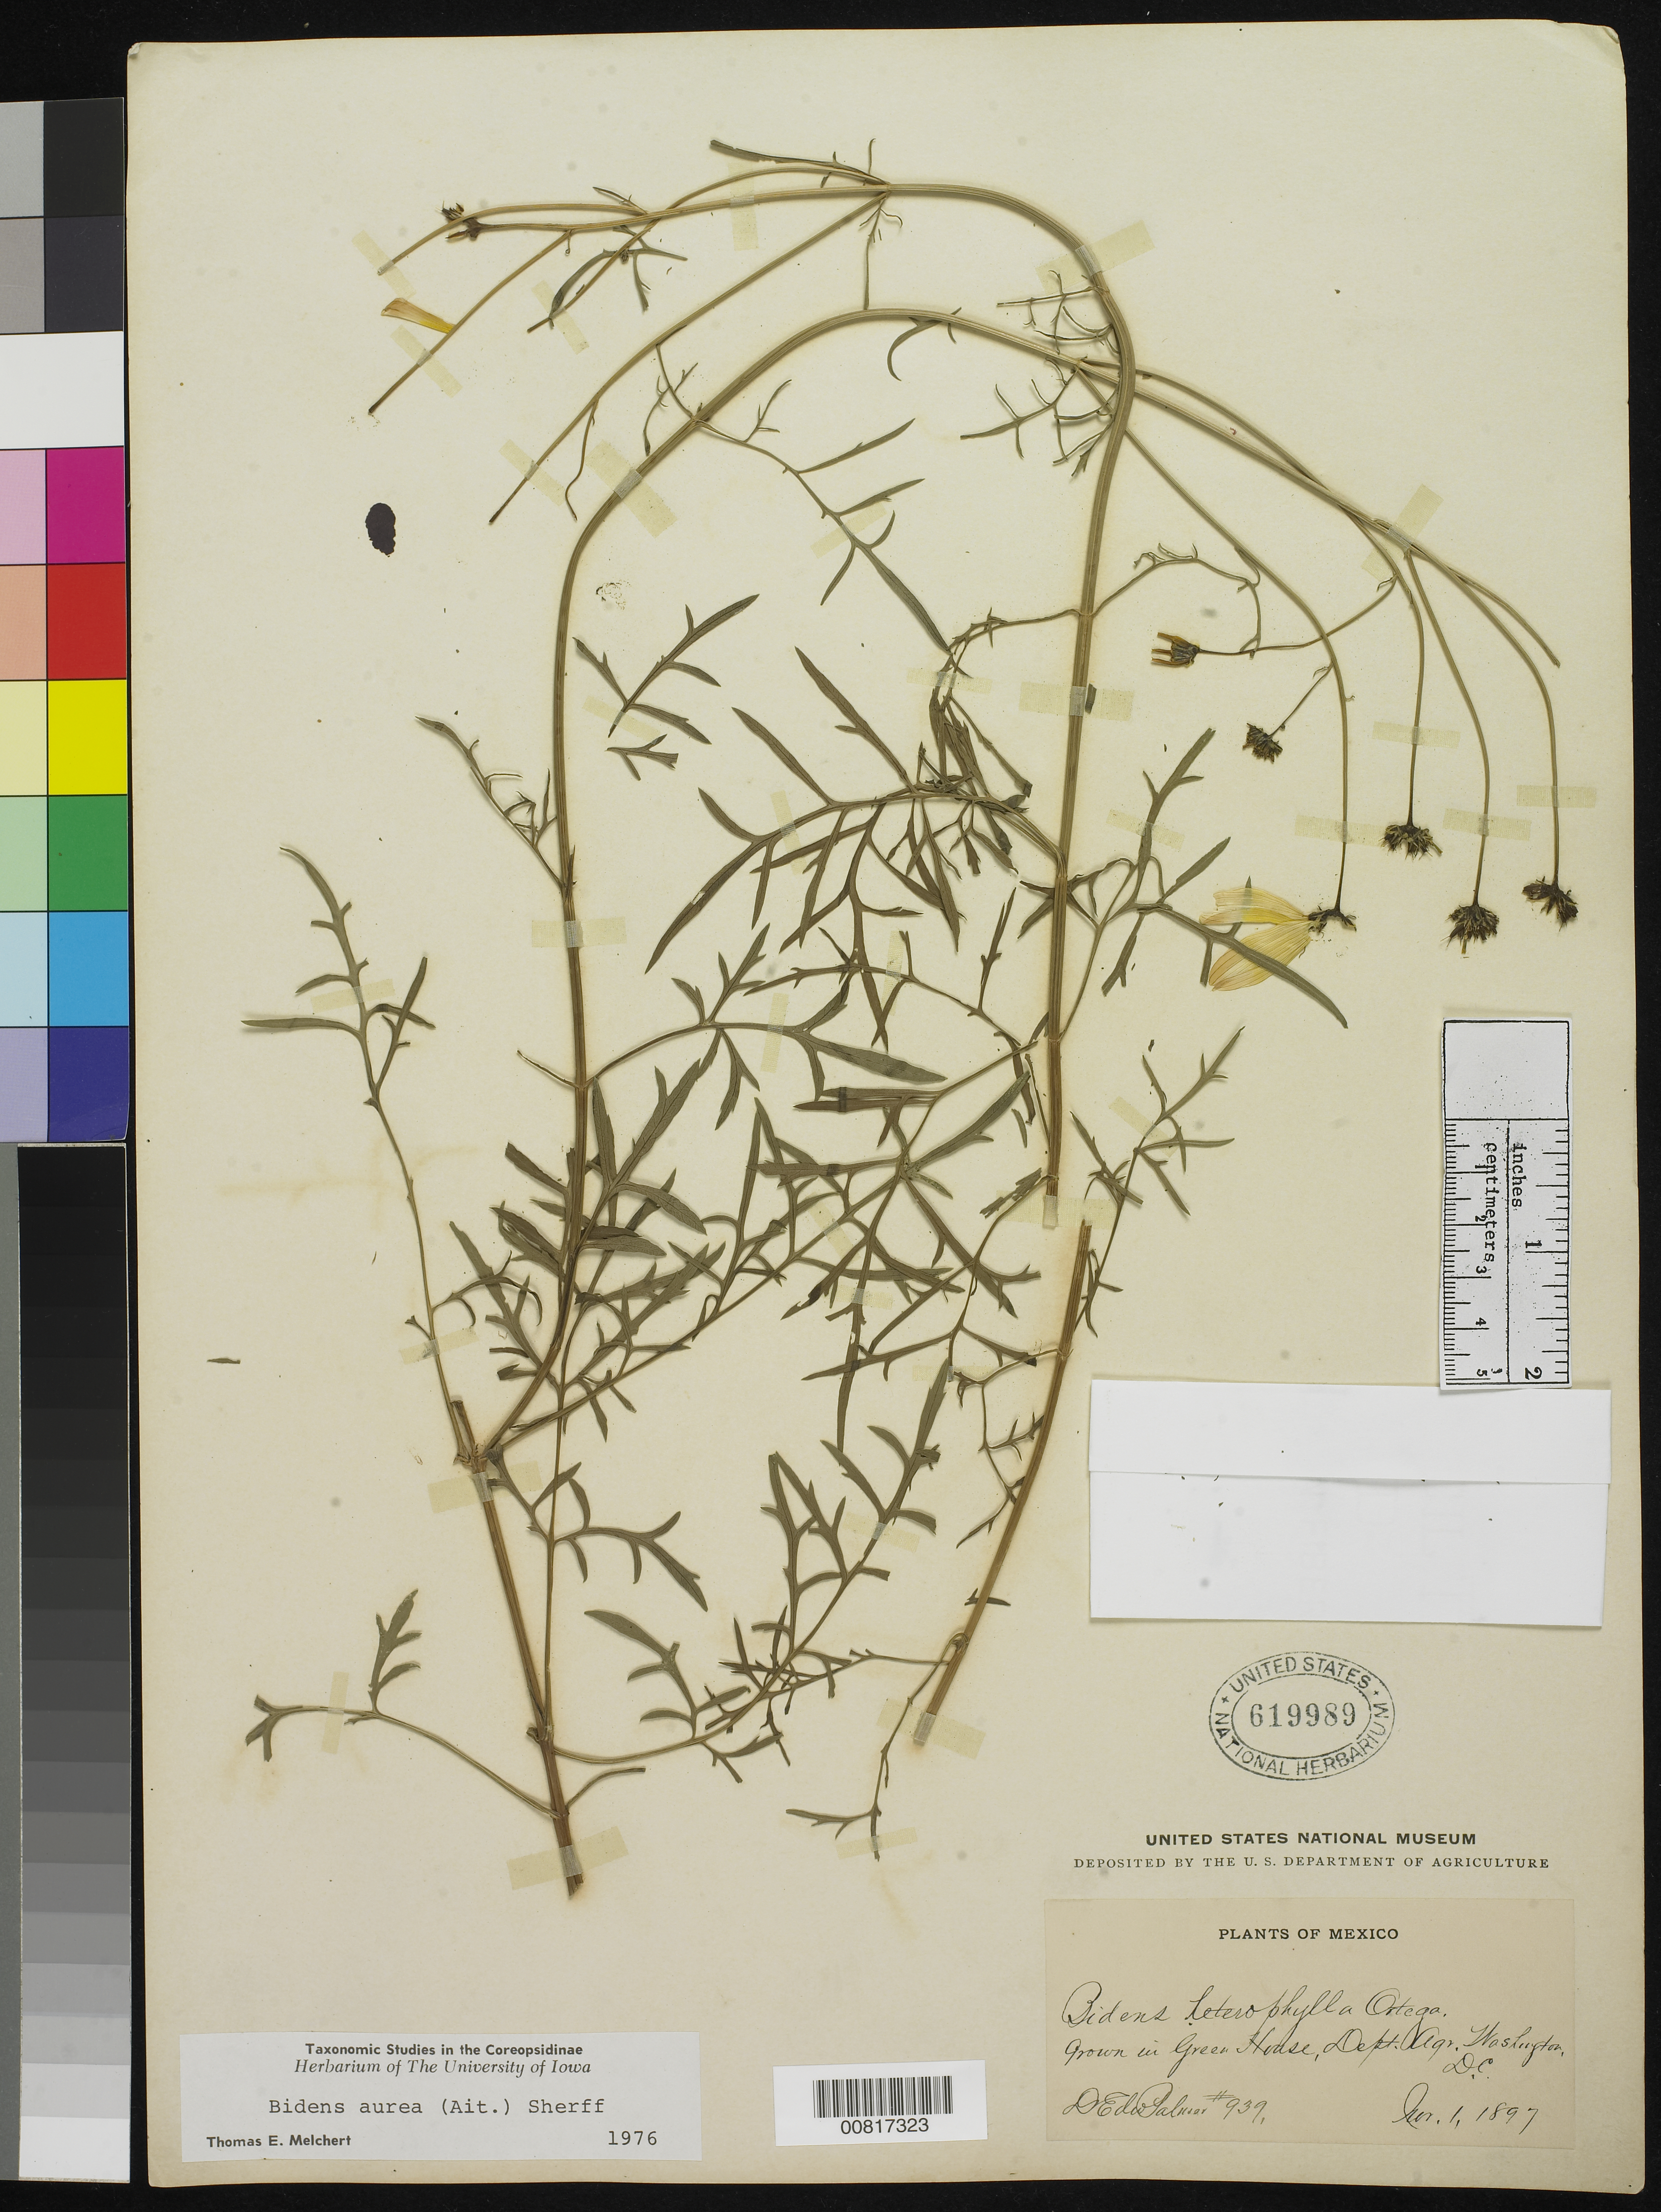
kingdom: Plantae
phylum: Tracheophyta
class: Magnoliopsida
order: Asterales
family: Asteraceae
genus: Bidens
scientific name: Bidens aurea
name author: (Aiton) Sherff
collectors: E. Palmer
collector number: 939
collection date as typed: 01 Jun 1897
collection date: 1897-06-01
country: Mexico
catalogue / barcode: US 619989